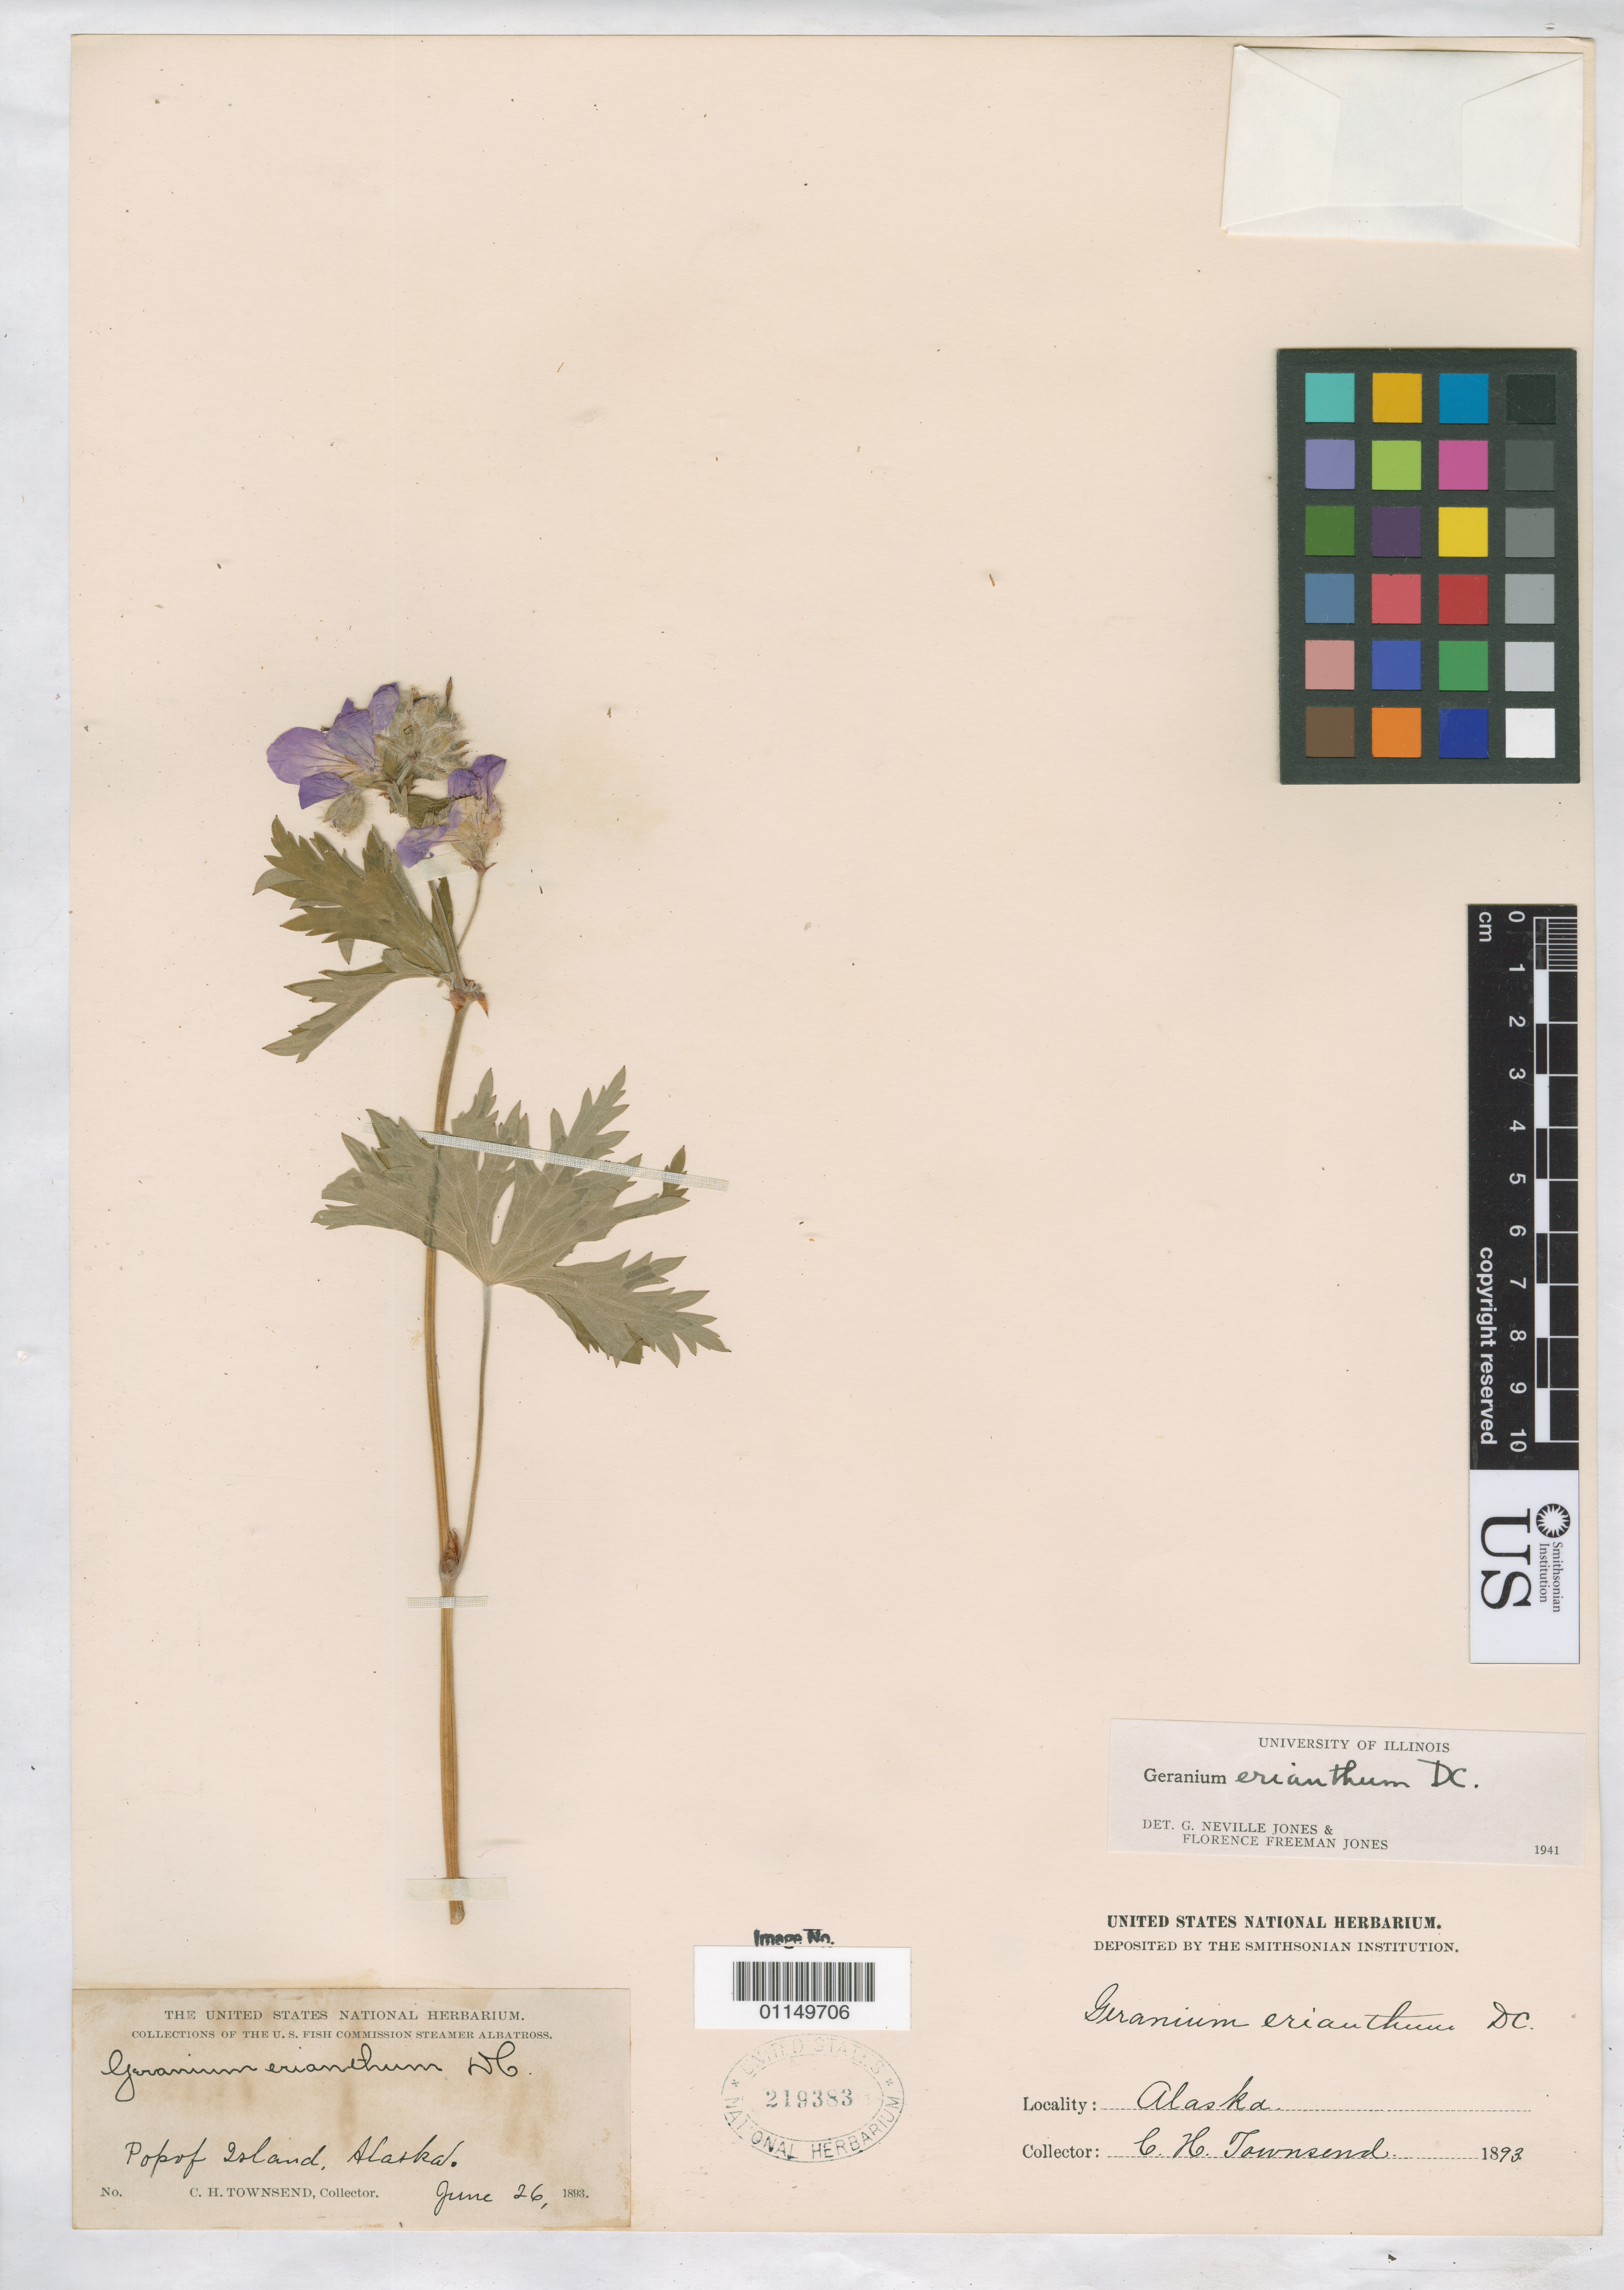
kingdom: Plantae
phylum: Tracheophyta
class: Magnoliopsida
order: Geraniales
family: Geraniaceae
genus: Geranium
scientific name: Geranium erianthum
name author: DC.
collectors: C. H. Townsend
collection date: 1893-06-26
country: United States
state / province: Alaska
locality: Popof Island.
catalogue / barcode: US 219383